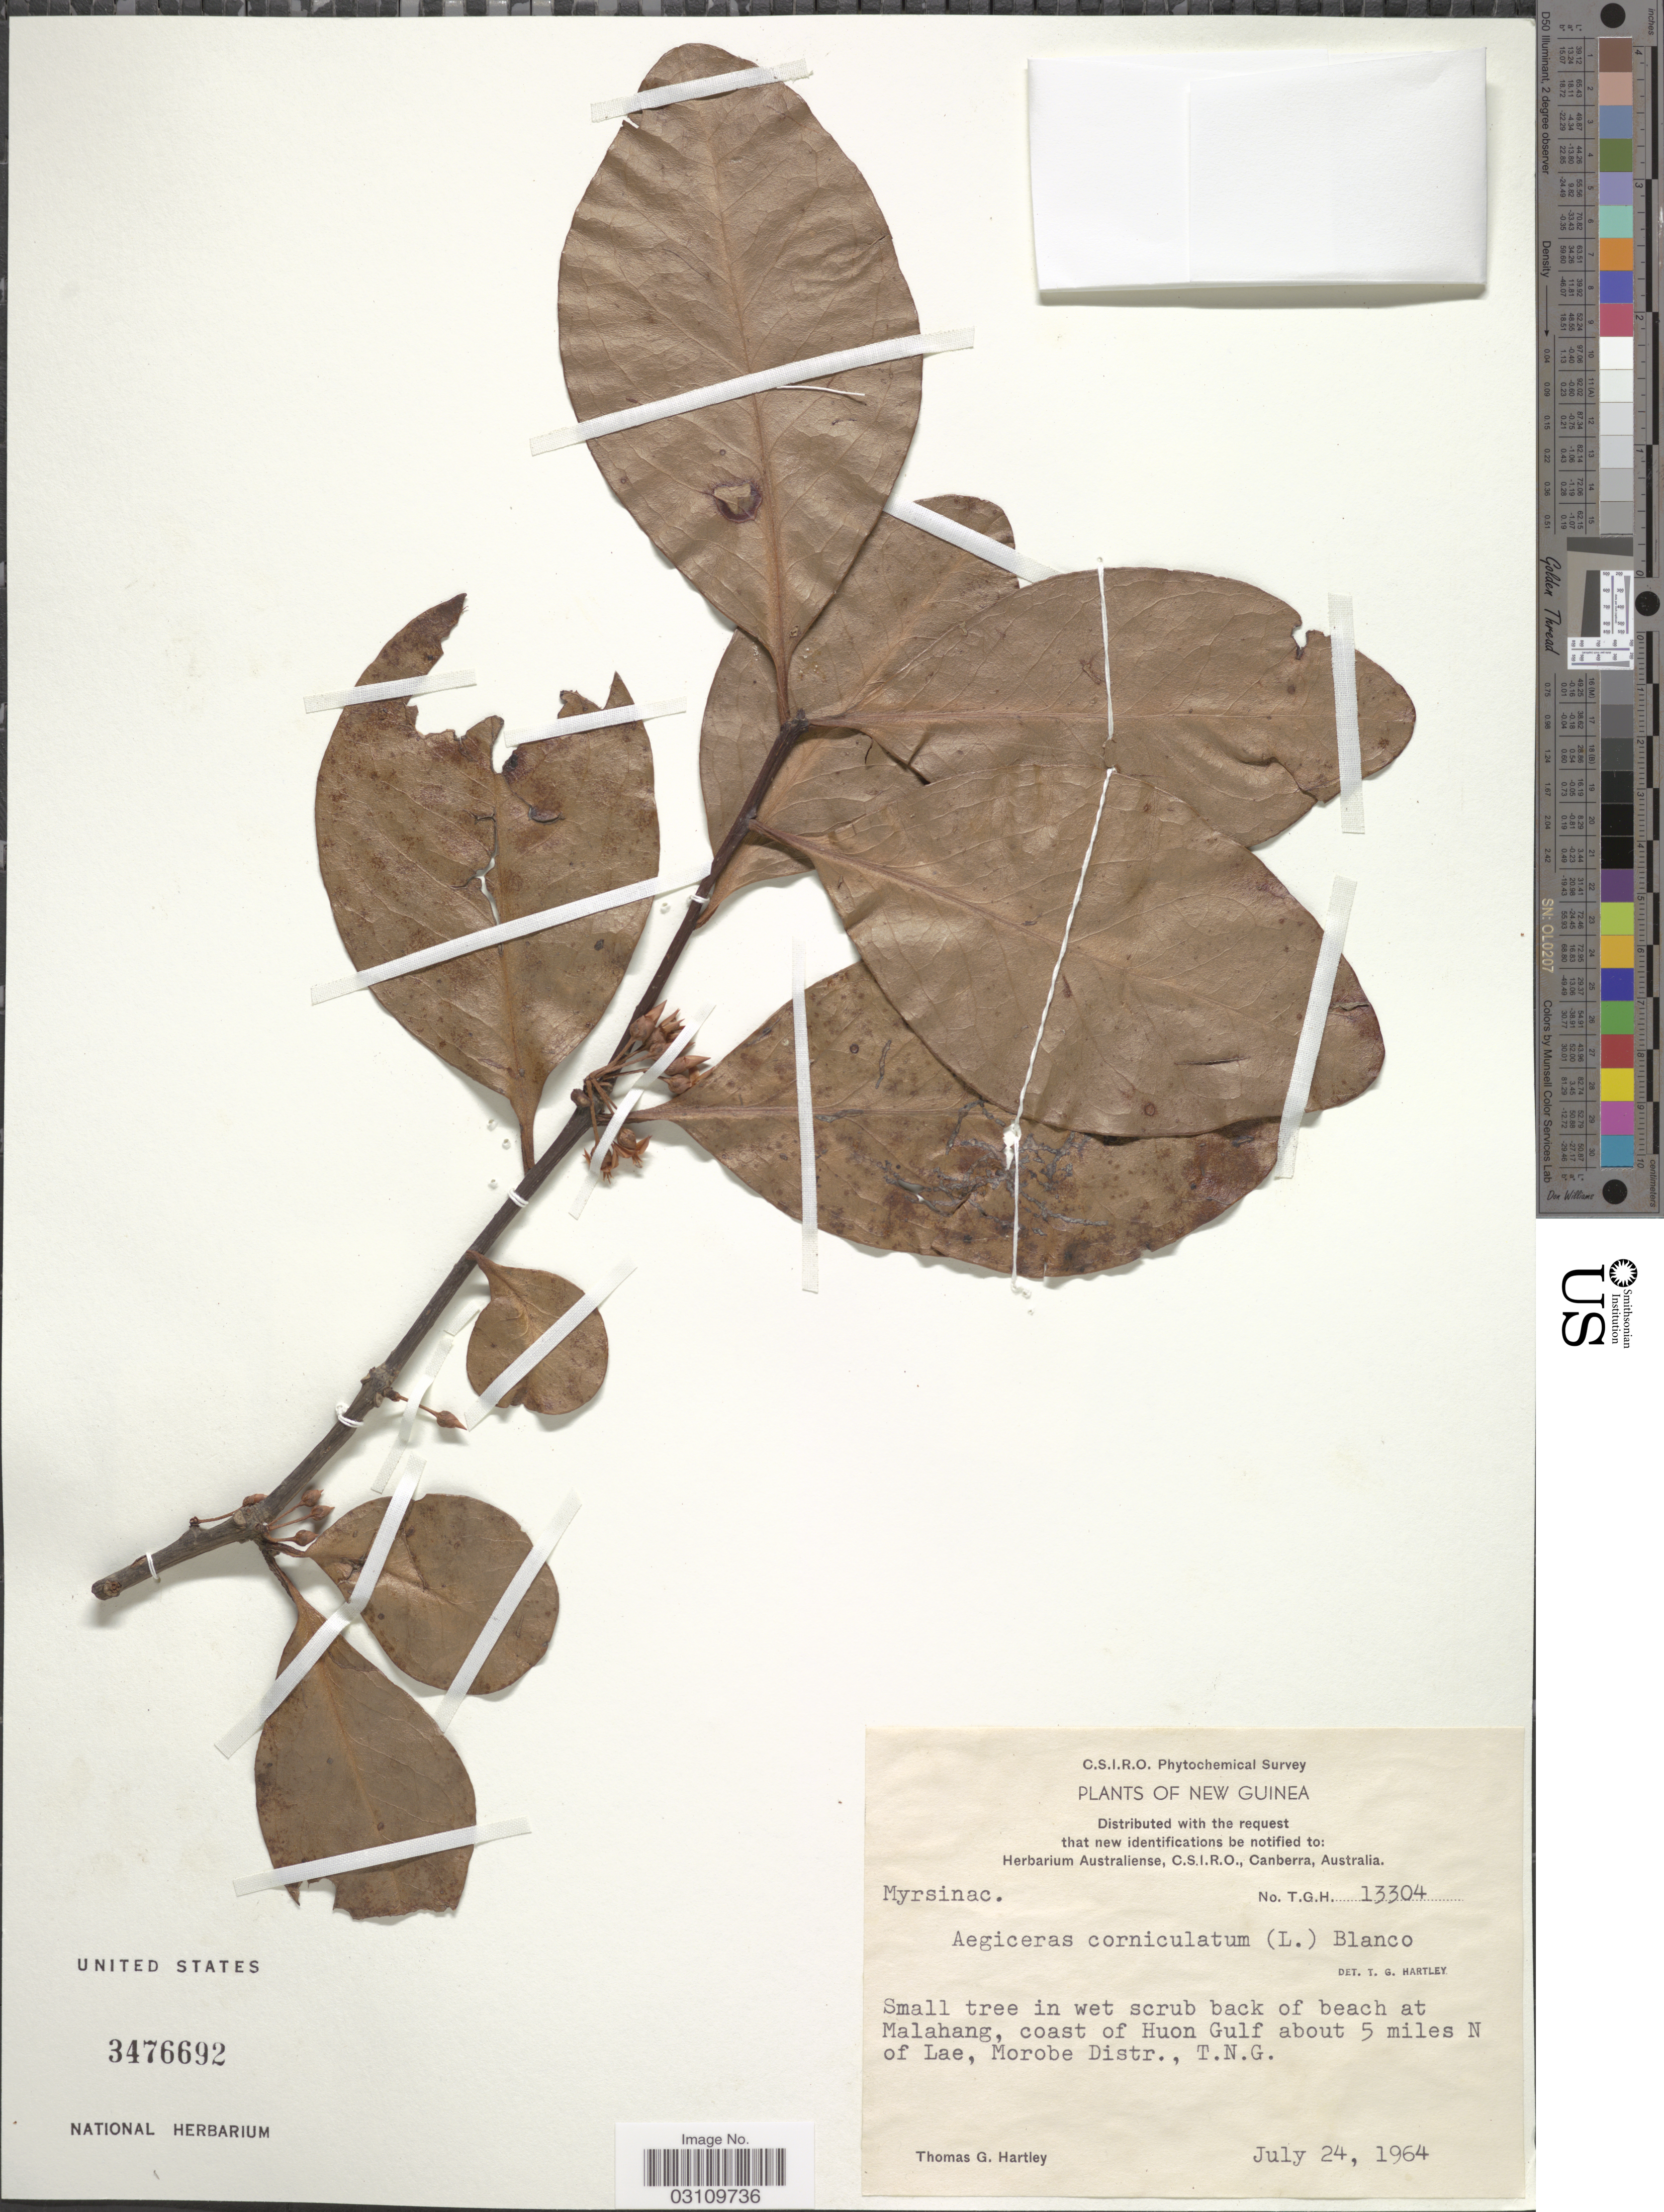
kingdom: Plantae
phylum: Tracheophyta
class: Magnoliopsida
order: Ericales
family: Primulaceae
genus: Aegiceras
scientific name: Aegiceras corniculatum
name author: (L.) Blanco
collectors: T. G. Hartley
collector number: TGH13304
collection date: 1964-07-24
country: Papua New Guinea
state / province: Morobe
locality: Small tree in wet scrub back of beach at Malahang, coast of Huon Gulf about 5 miles N of Lae, Morobe Distr., T.N.G.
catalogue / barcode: US 3476692